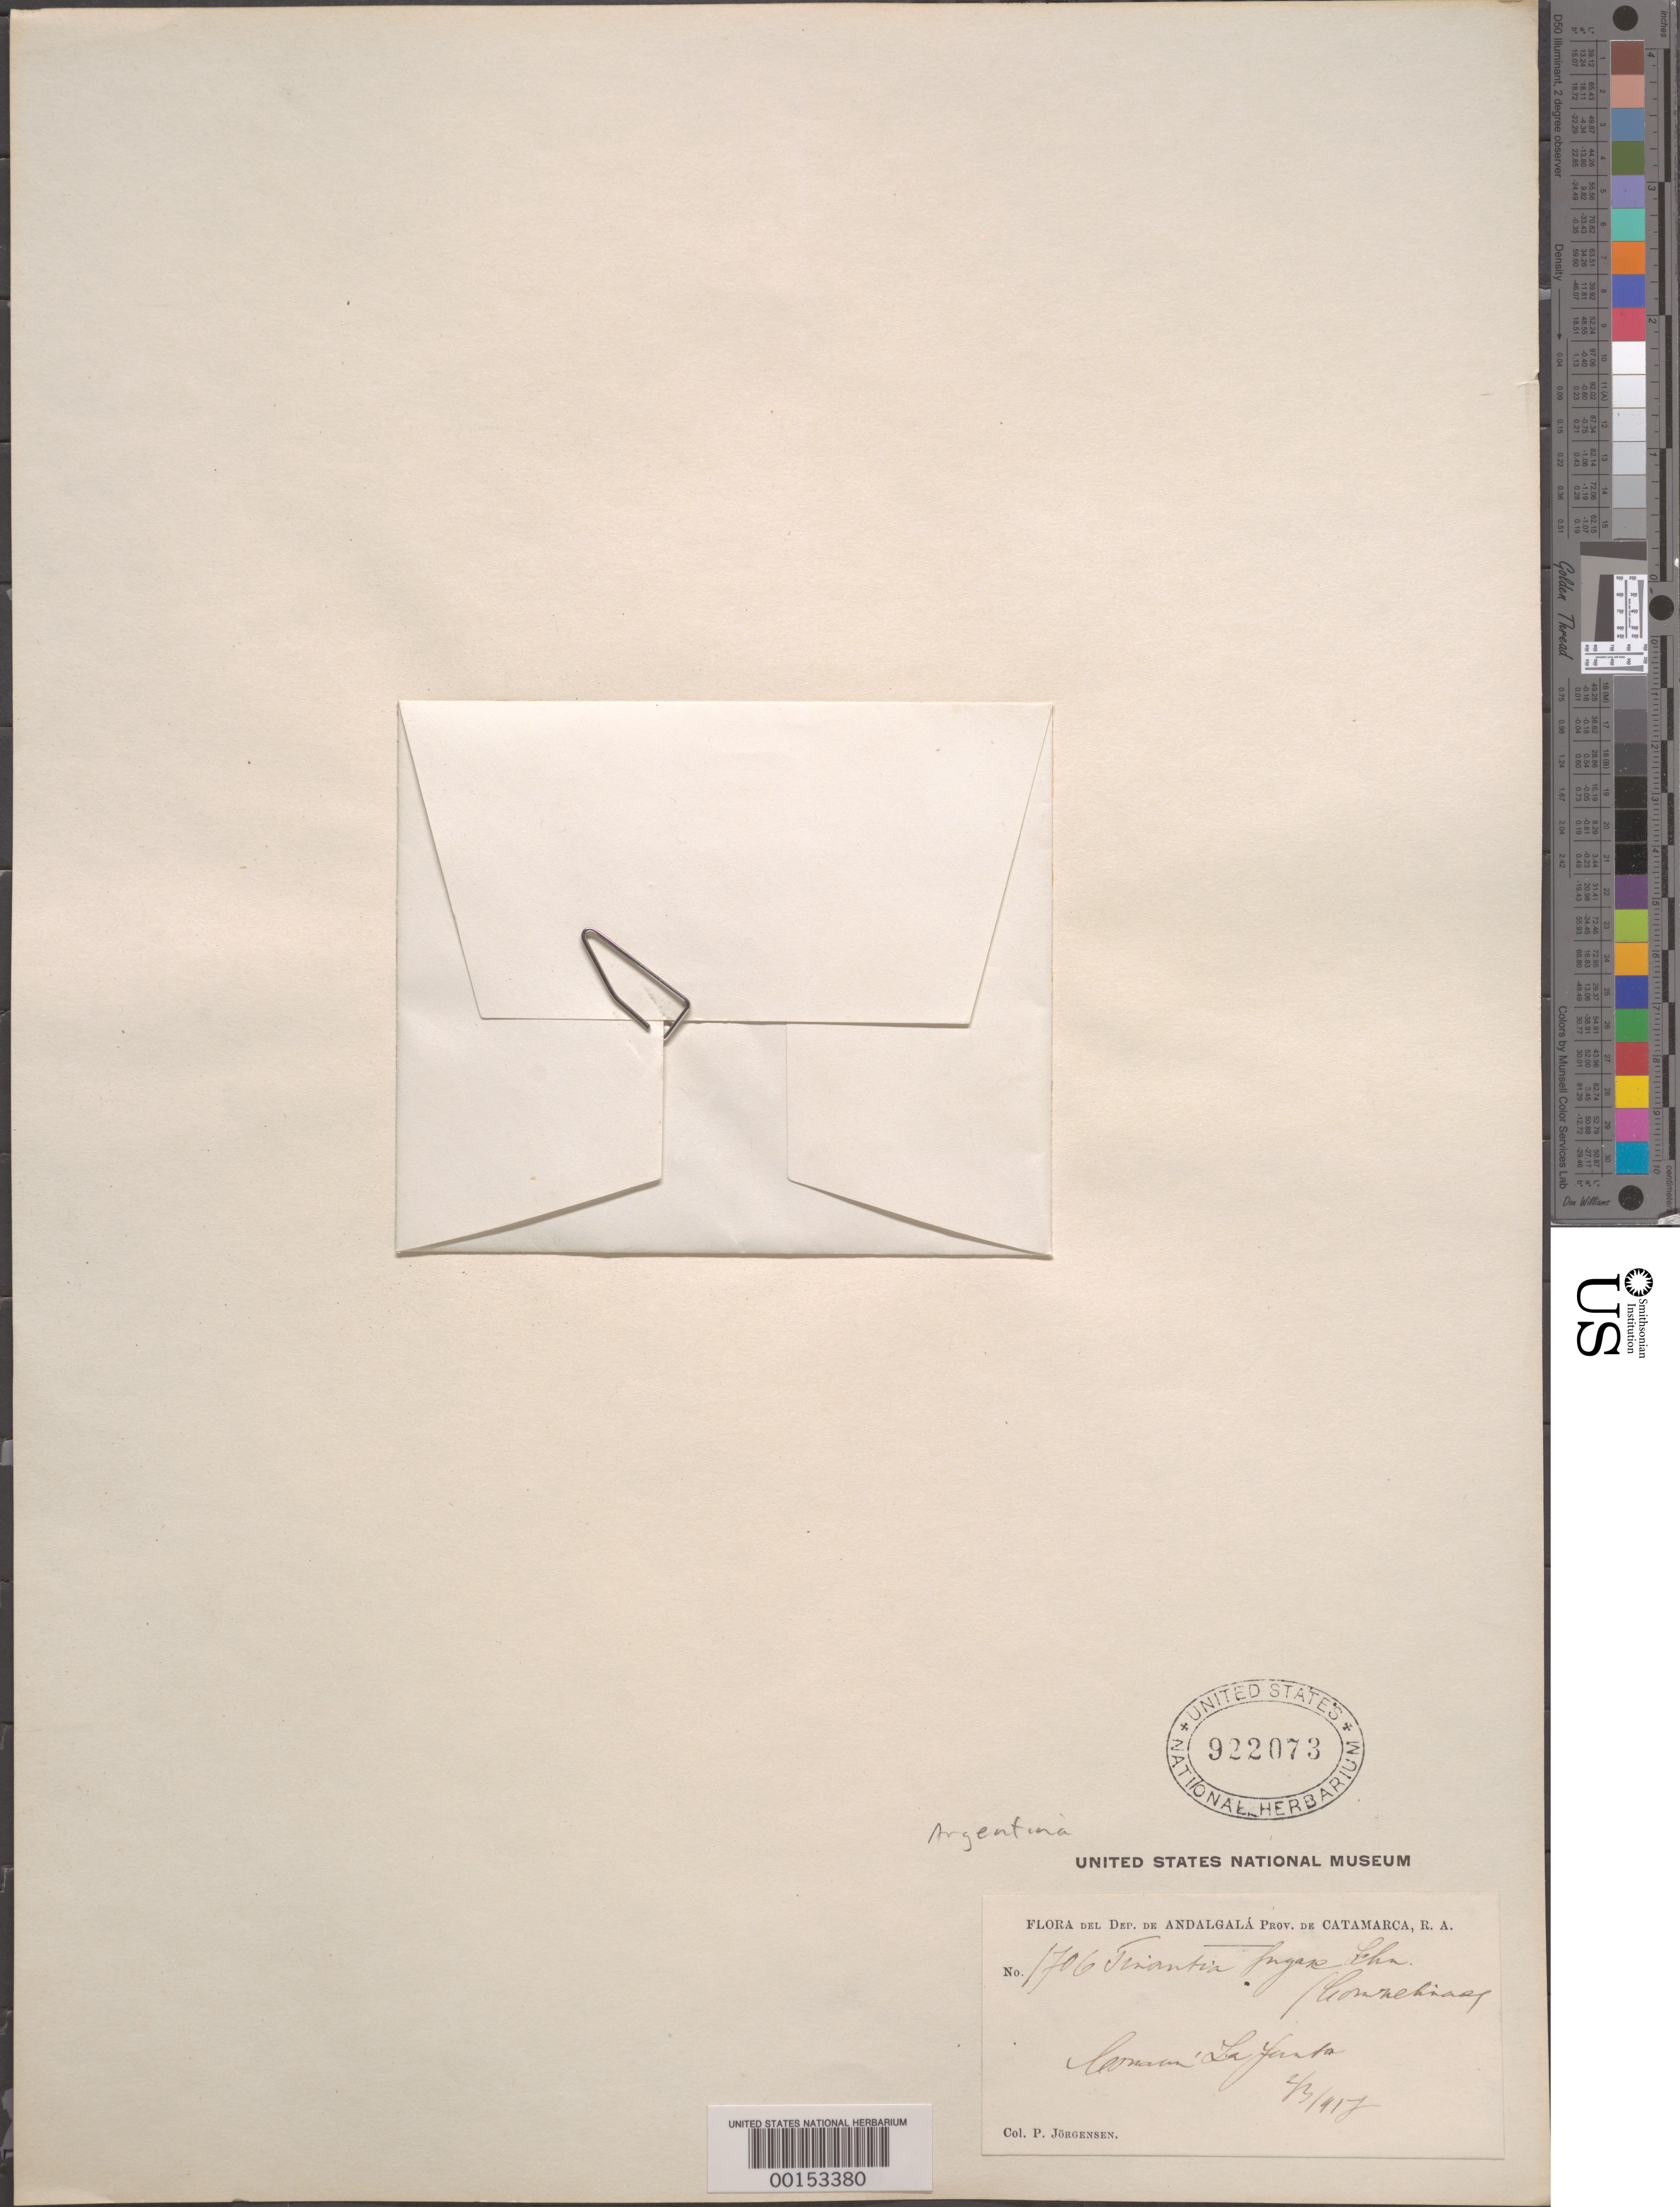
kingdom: Plantae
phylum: Tracheophyta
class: Liliopsida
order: Commelinales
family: Commelinaceae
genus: Tinantia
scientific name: Tinantia erecta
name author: (Jacq.) Fenzl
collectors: P. Jorgensen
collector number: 1706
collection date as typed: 02 Mar 1917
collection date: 1917-03-02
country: Argentina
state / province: Catamarca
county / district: Andalgalá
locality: La junta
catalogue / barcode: US 922073